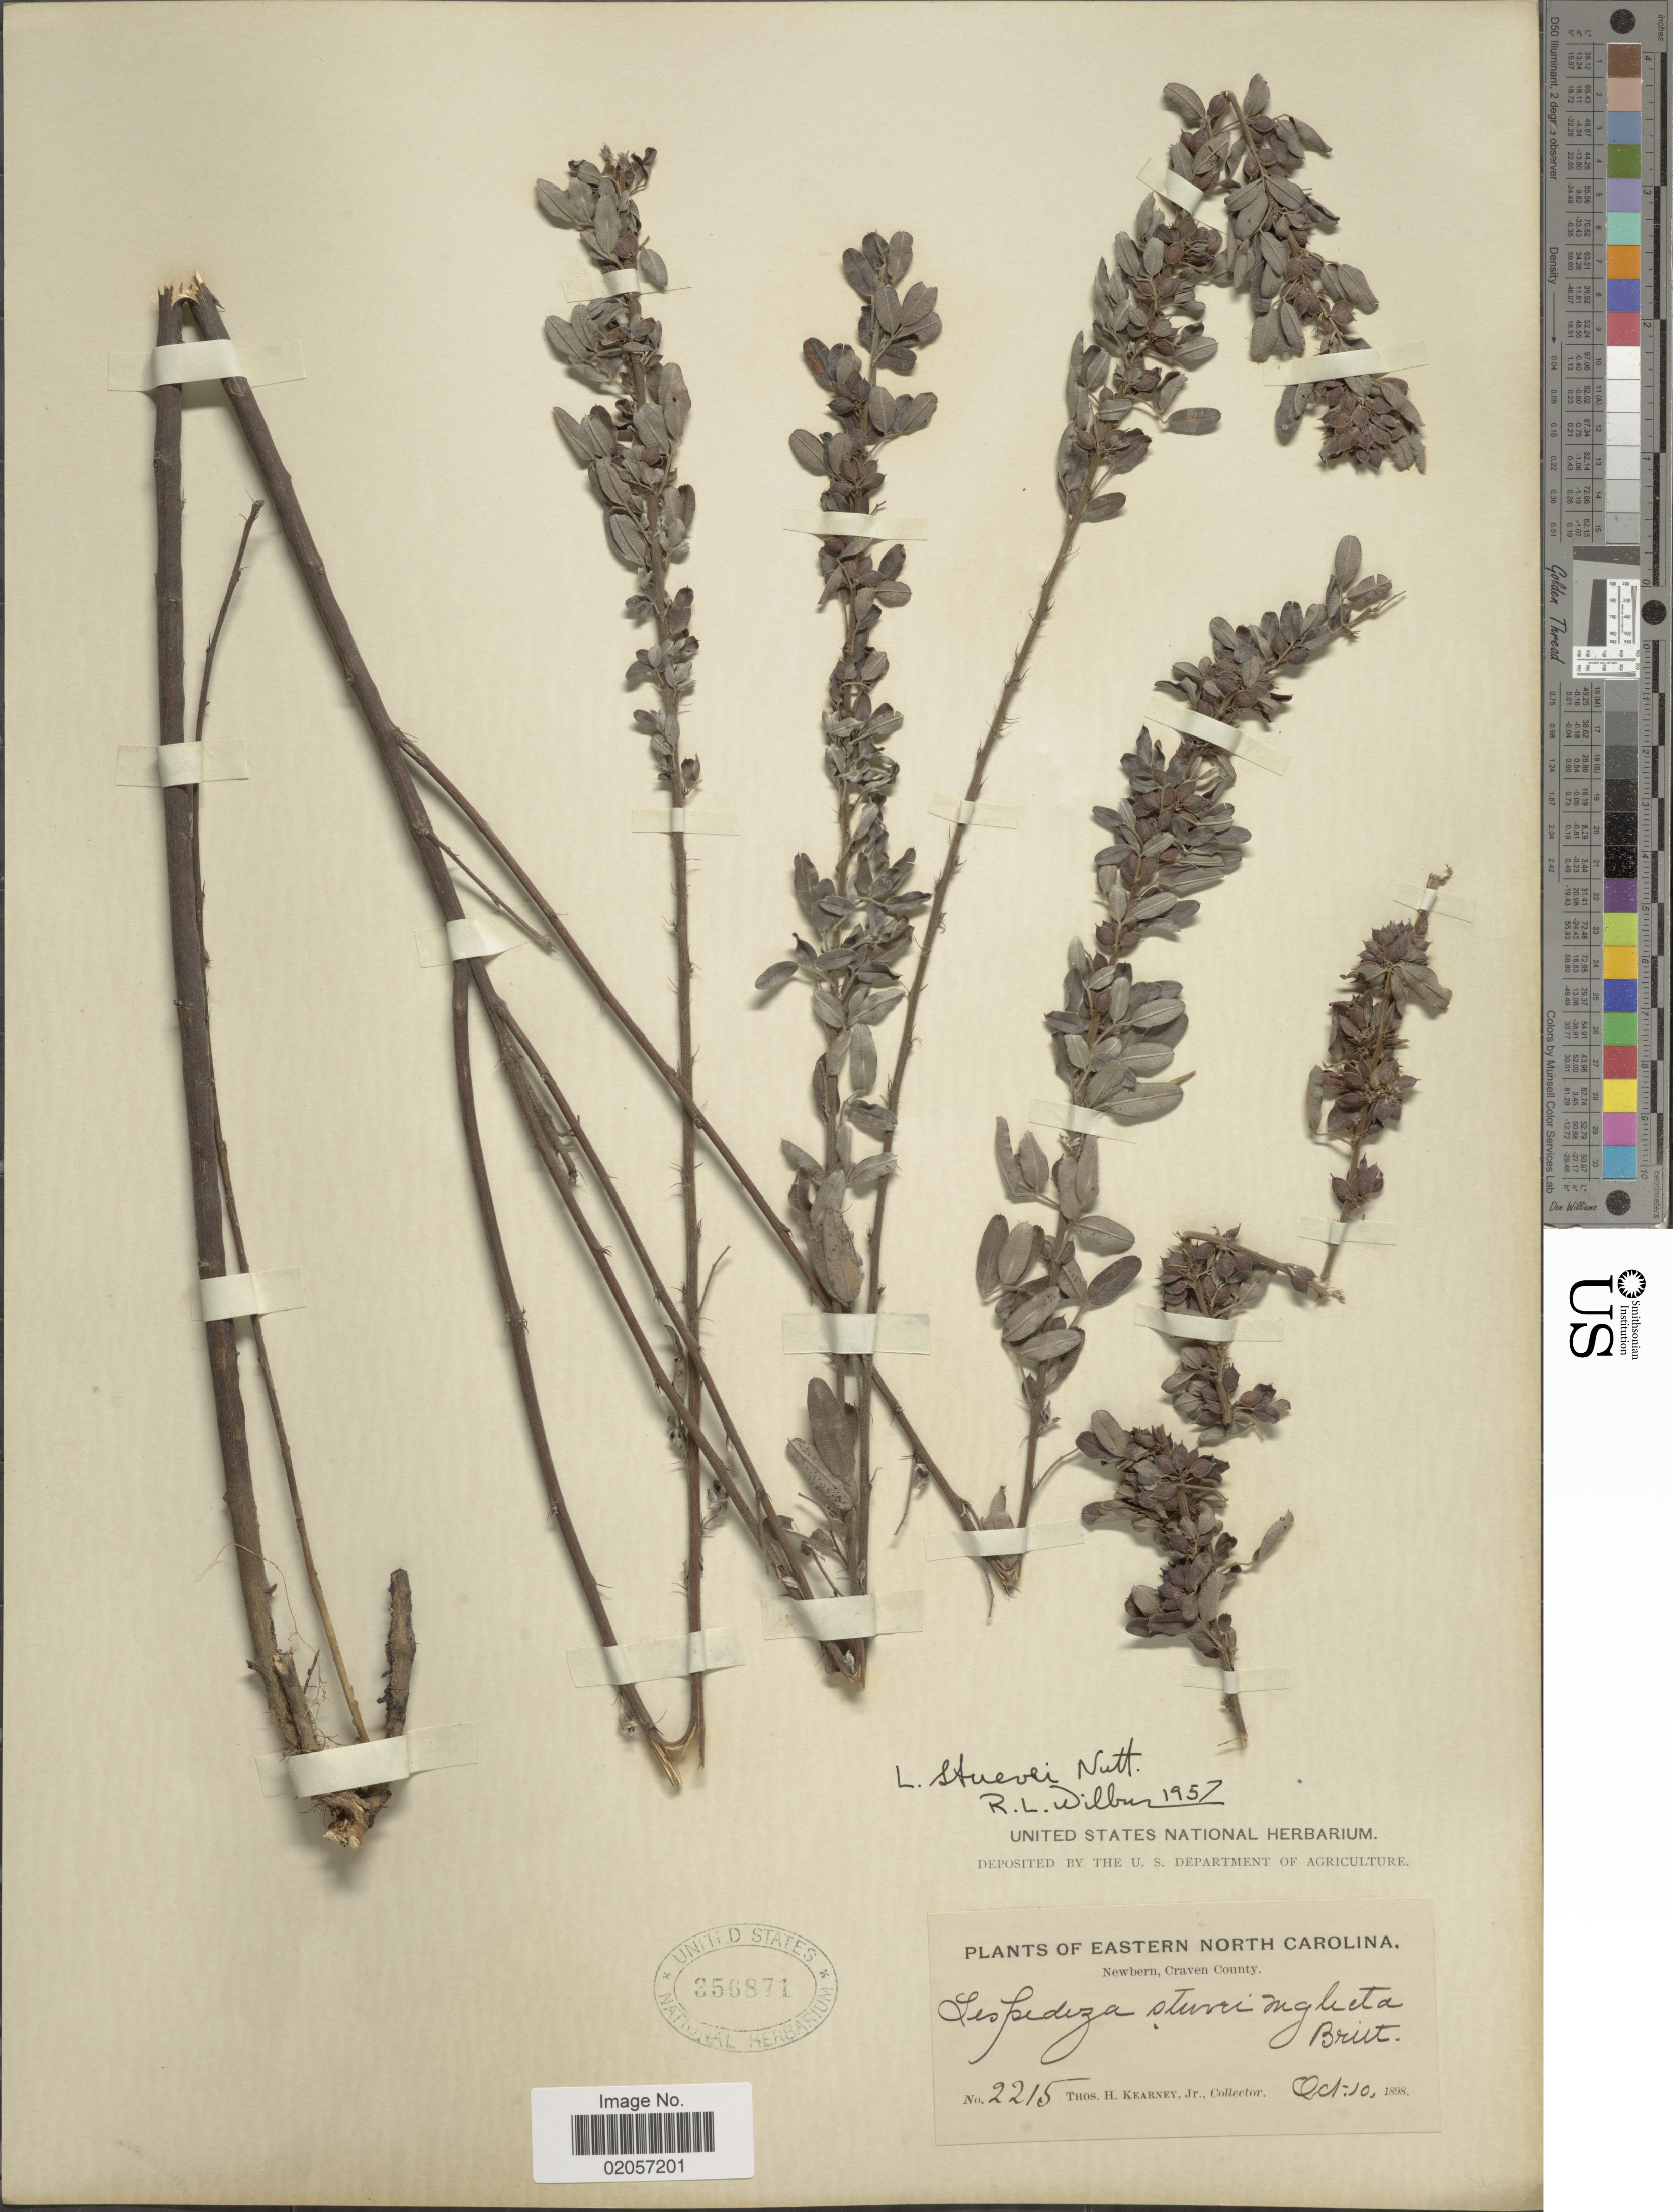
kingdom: Plantae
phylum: Tracheophyta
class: Magnoliopsida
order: Fabales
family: Fabaceae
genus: Lespedeza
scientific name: Lespedeza stuevei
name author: Nutt.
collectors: T. H. Kearney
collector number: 2215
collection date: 1898-10-10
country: United States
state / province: North Carolina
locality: Eastern North Carolina. Newbern, Craven County.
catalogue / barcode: US 356871